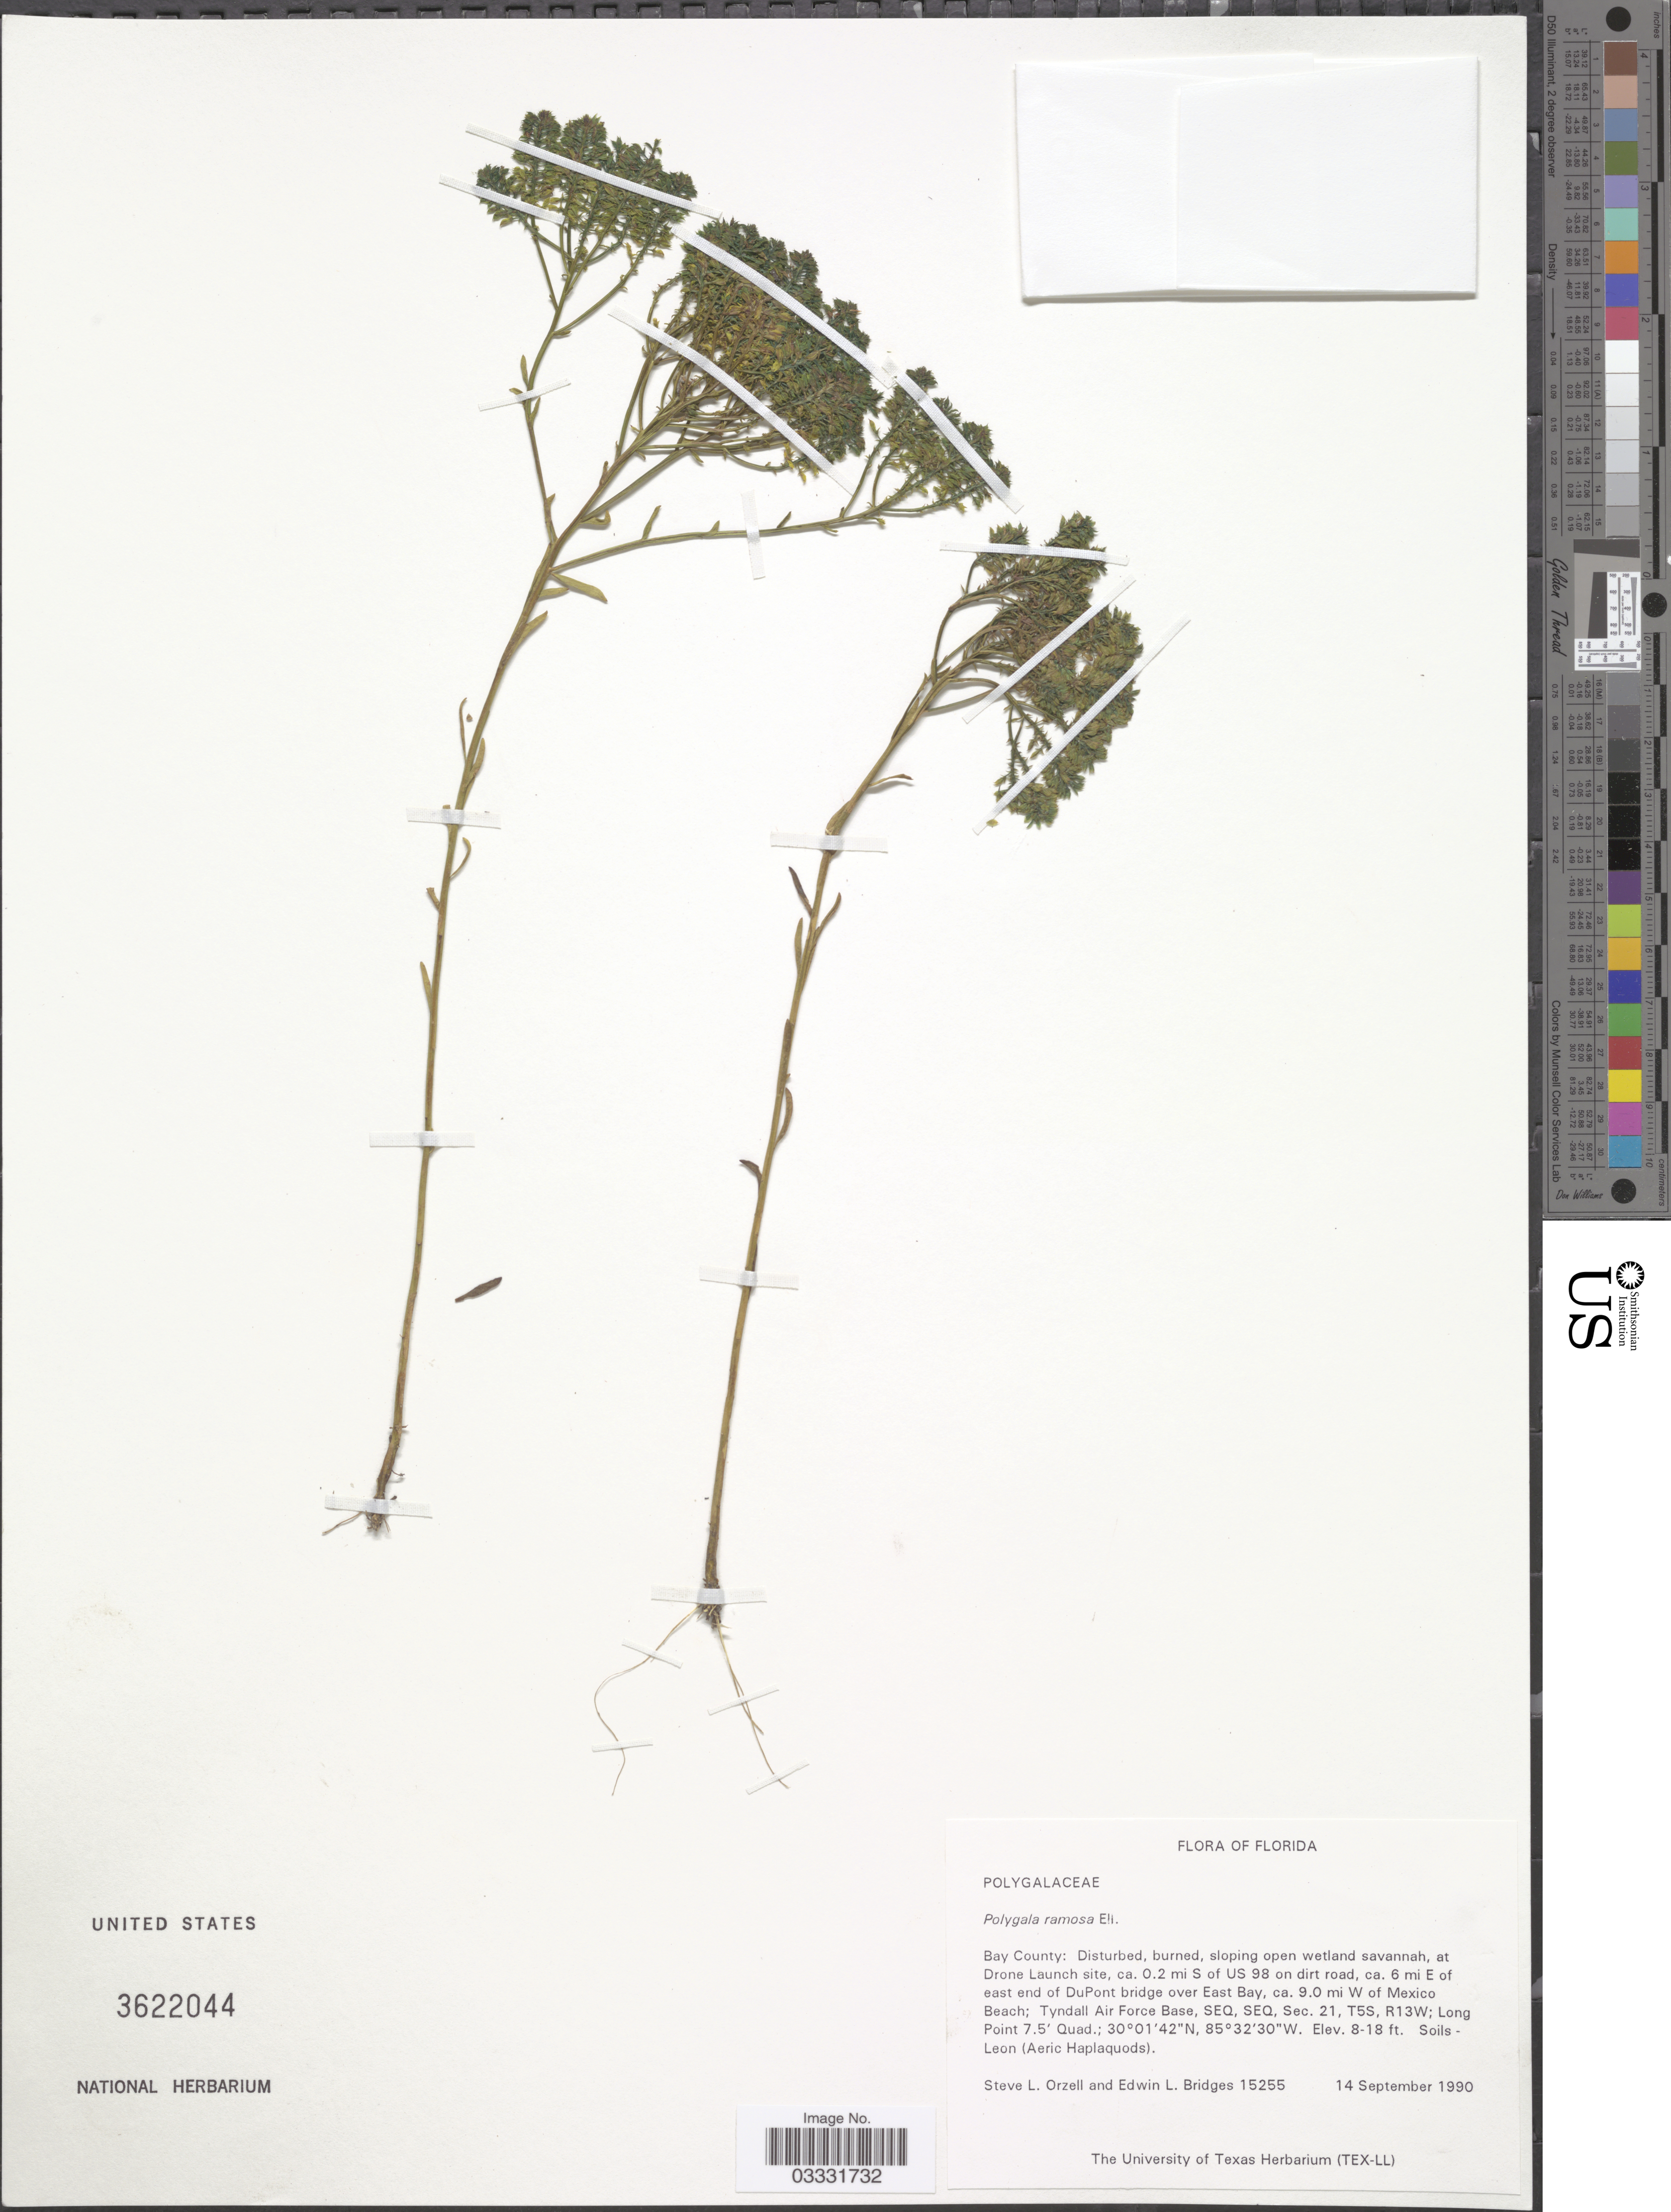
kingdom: Plantae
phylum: Tracheophyta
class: Magnoliopsida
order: Fabales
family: Polygalaceae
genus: Polygala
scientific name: Polygala ramosa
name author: Elliott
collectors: S. Orzell & E. Bridges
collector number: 15255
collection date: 1990-09-14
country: United States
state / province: Florida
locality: Bay County: at Drone Launch site, ca. 0.2 mi S of US 98 on dirt road, ca. 6 mi E of east end of DuPont bridge over East Bay, ca. 9.0 mi W of Mexico Beach; Tyndall Air Force Base, SEQ, SEQ, Sec. 21, T5S, R13W; Long Point 7.5' Quad.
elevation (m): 2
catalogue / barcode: US 3622044